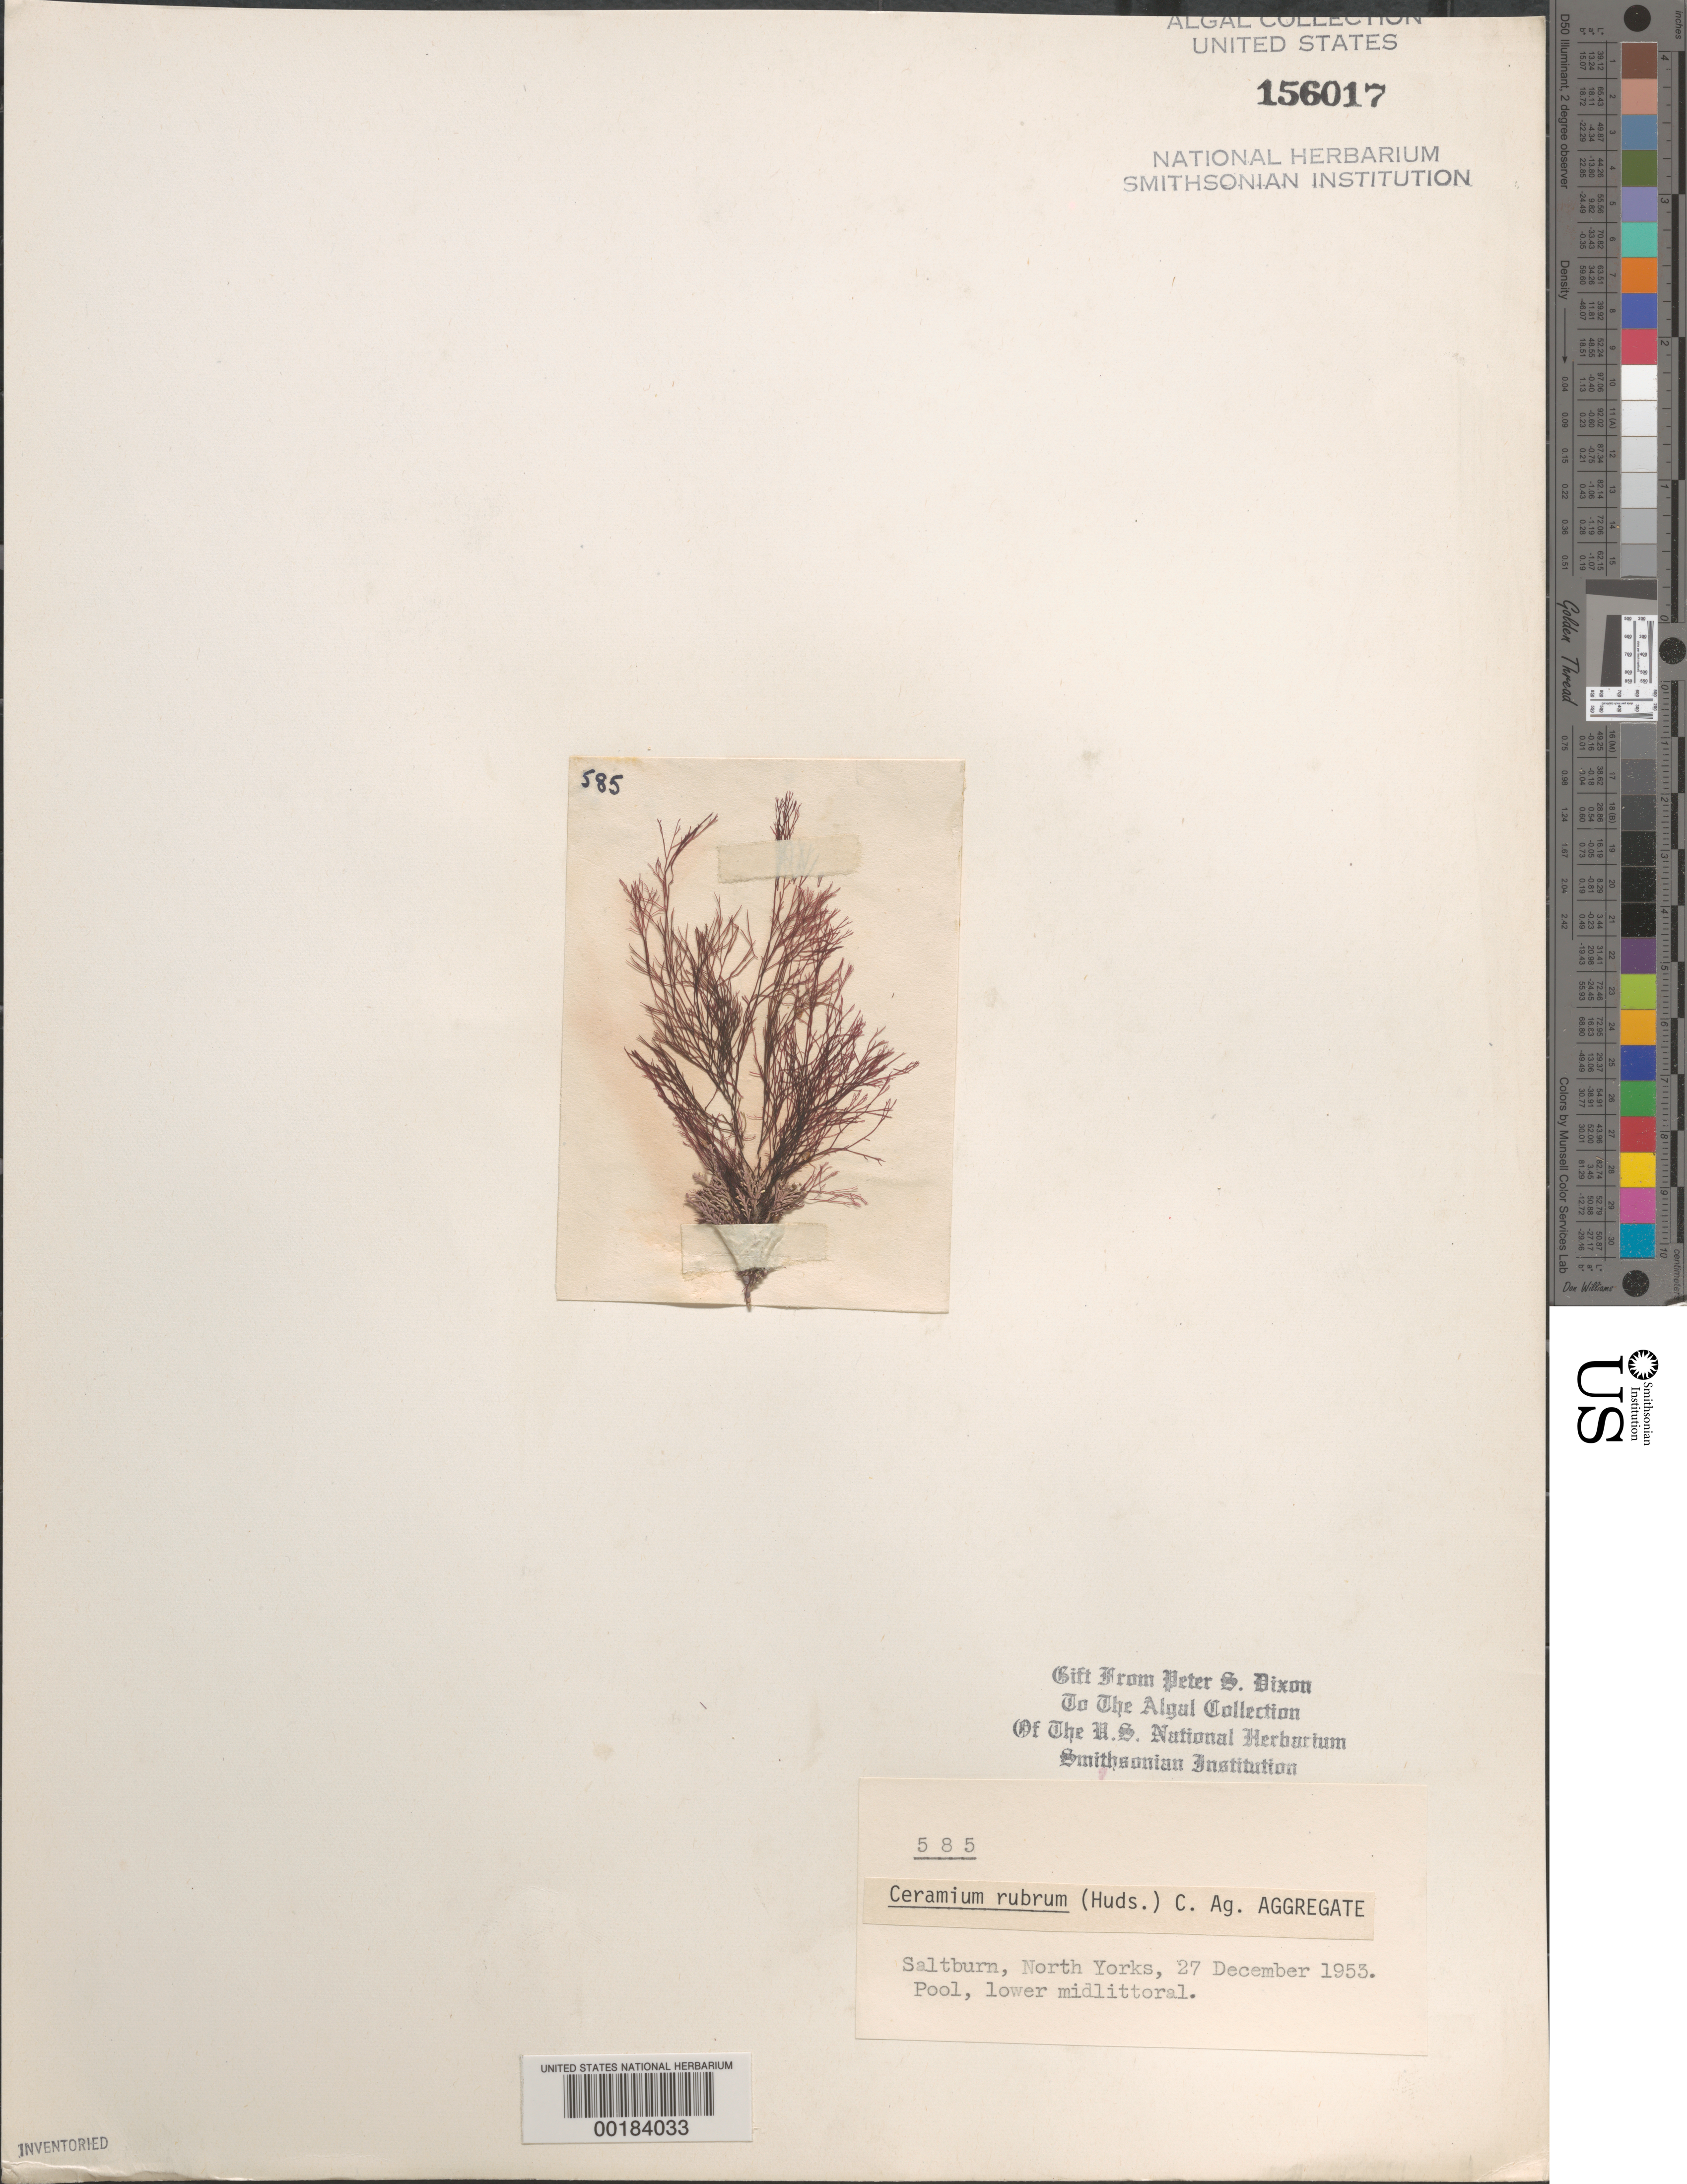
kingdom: Plantae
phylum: Rhodophyta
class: Florideophyceae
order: Ceramiales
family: Ceramiaceae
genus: Ceramium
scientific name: Ceramium rubrum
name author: C. Agardh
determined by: Dixon, P. S.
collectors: P. S. Dixon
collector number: PSD 585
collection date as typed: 27 Dec 1953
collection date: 1953-12-27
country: United Kingdom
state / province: England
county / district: North Yorkshire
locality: Saltburn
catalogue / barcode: US 156017